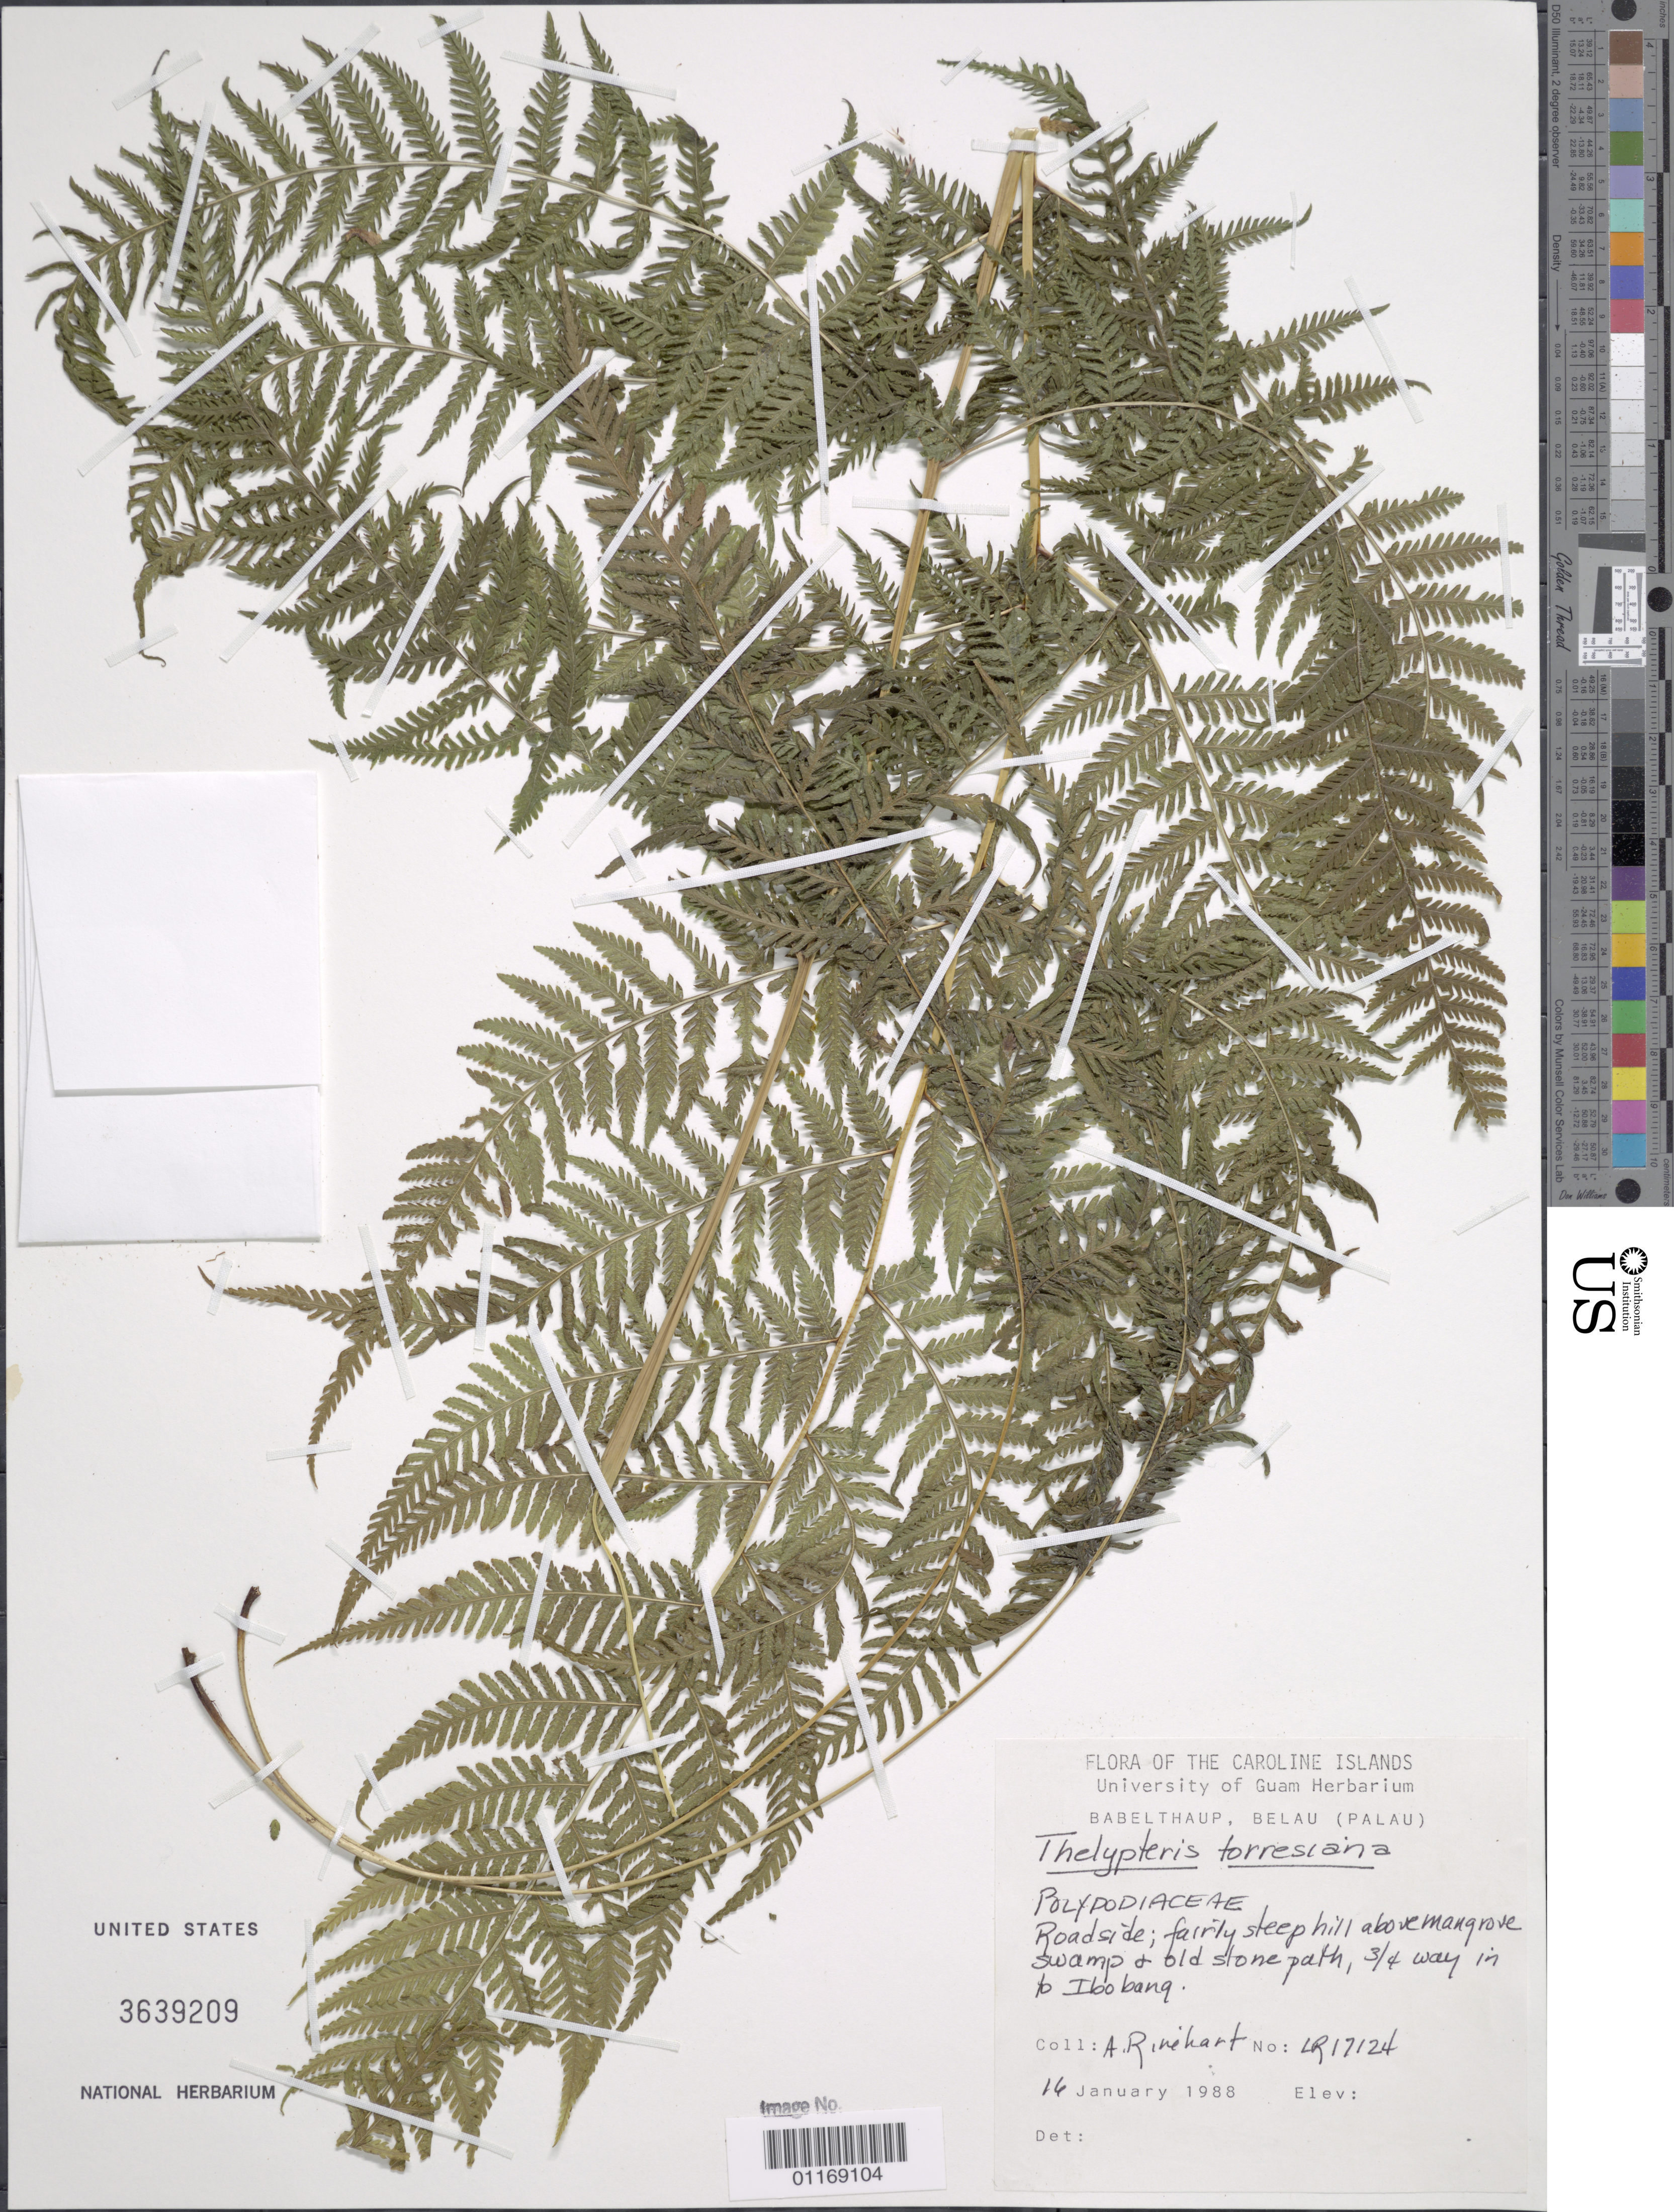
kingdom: Plantae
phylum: Tracheophyta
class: Polypodiopsida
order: Polypodiales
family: Thelypteridaceae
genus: Macrothelypteris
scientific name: Macrothelypteris torresiana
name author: (Gaudich.) Ching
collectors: A. Rinehart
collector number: LR17124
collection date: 1988-01-16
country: Palau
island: Babeldaob [Babelthuap]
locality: Above mangrove swamp + old stone path, 3/4 way to Ibobang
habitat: roadside, fairly steep hill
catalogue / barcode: US 3639209